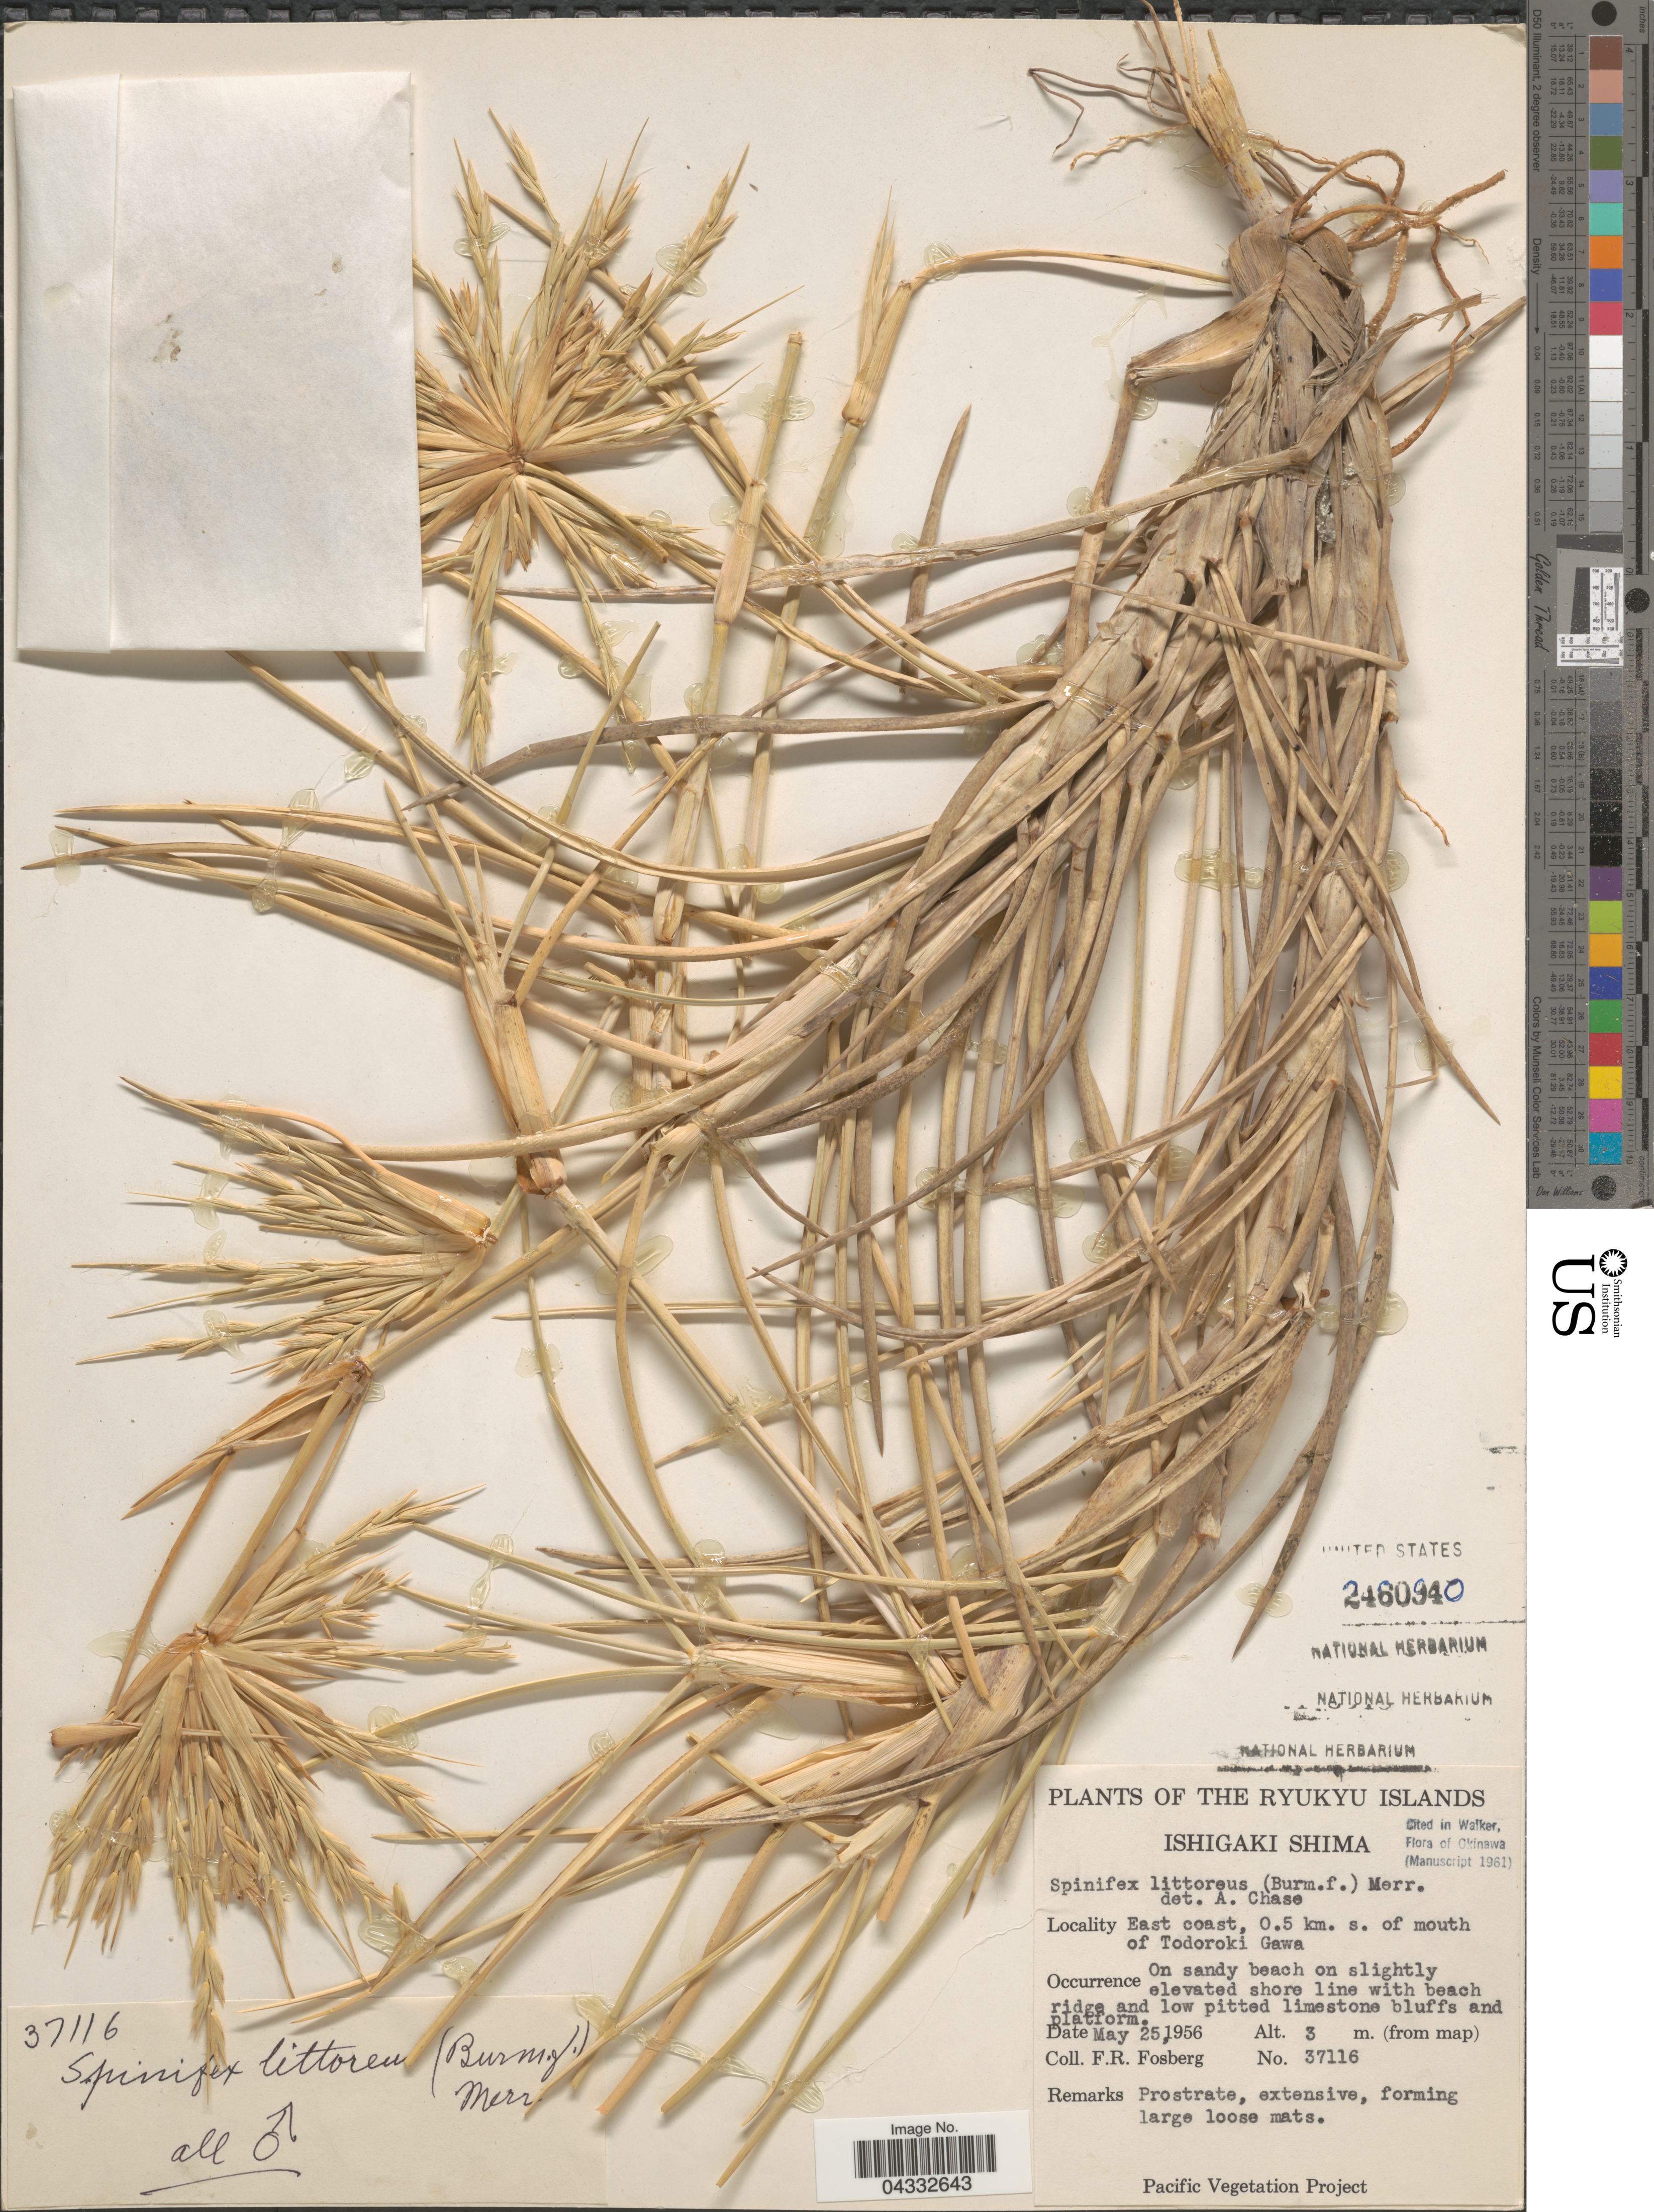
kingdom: Plantae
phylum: Tracheophyta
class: Liliopsida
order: Poales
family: Poaceae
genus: Spinifex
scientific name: Spinifex littoreus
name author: (Burm. f.) Merr.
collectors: F. R. Fosberg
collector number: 37116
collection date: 1956-05-25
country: Japan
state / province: Okinawa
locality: The Ryukyu Islands. Ishigaki Shima. East coast, 0.5 km. s. of mouth of Todoroki Gawa.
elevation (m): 3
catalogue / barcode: US 2460940